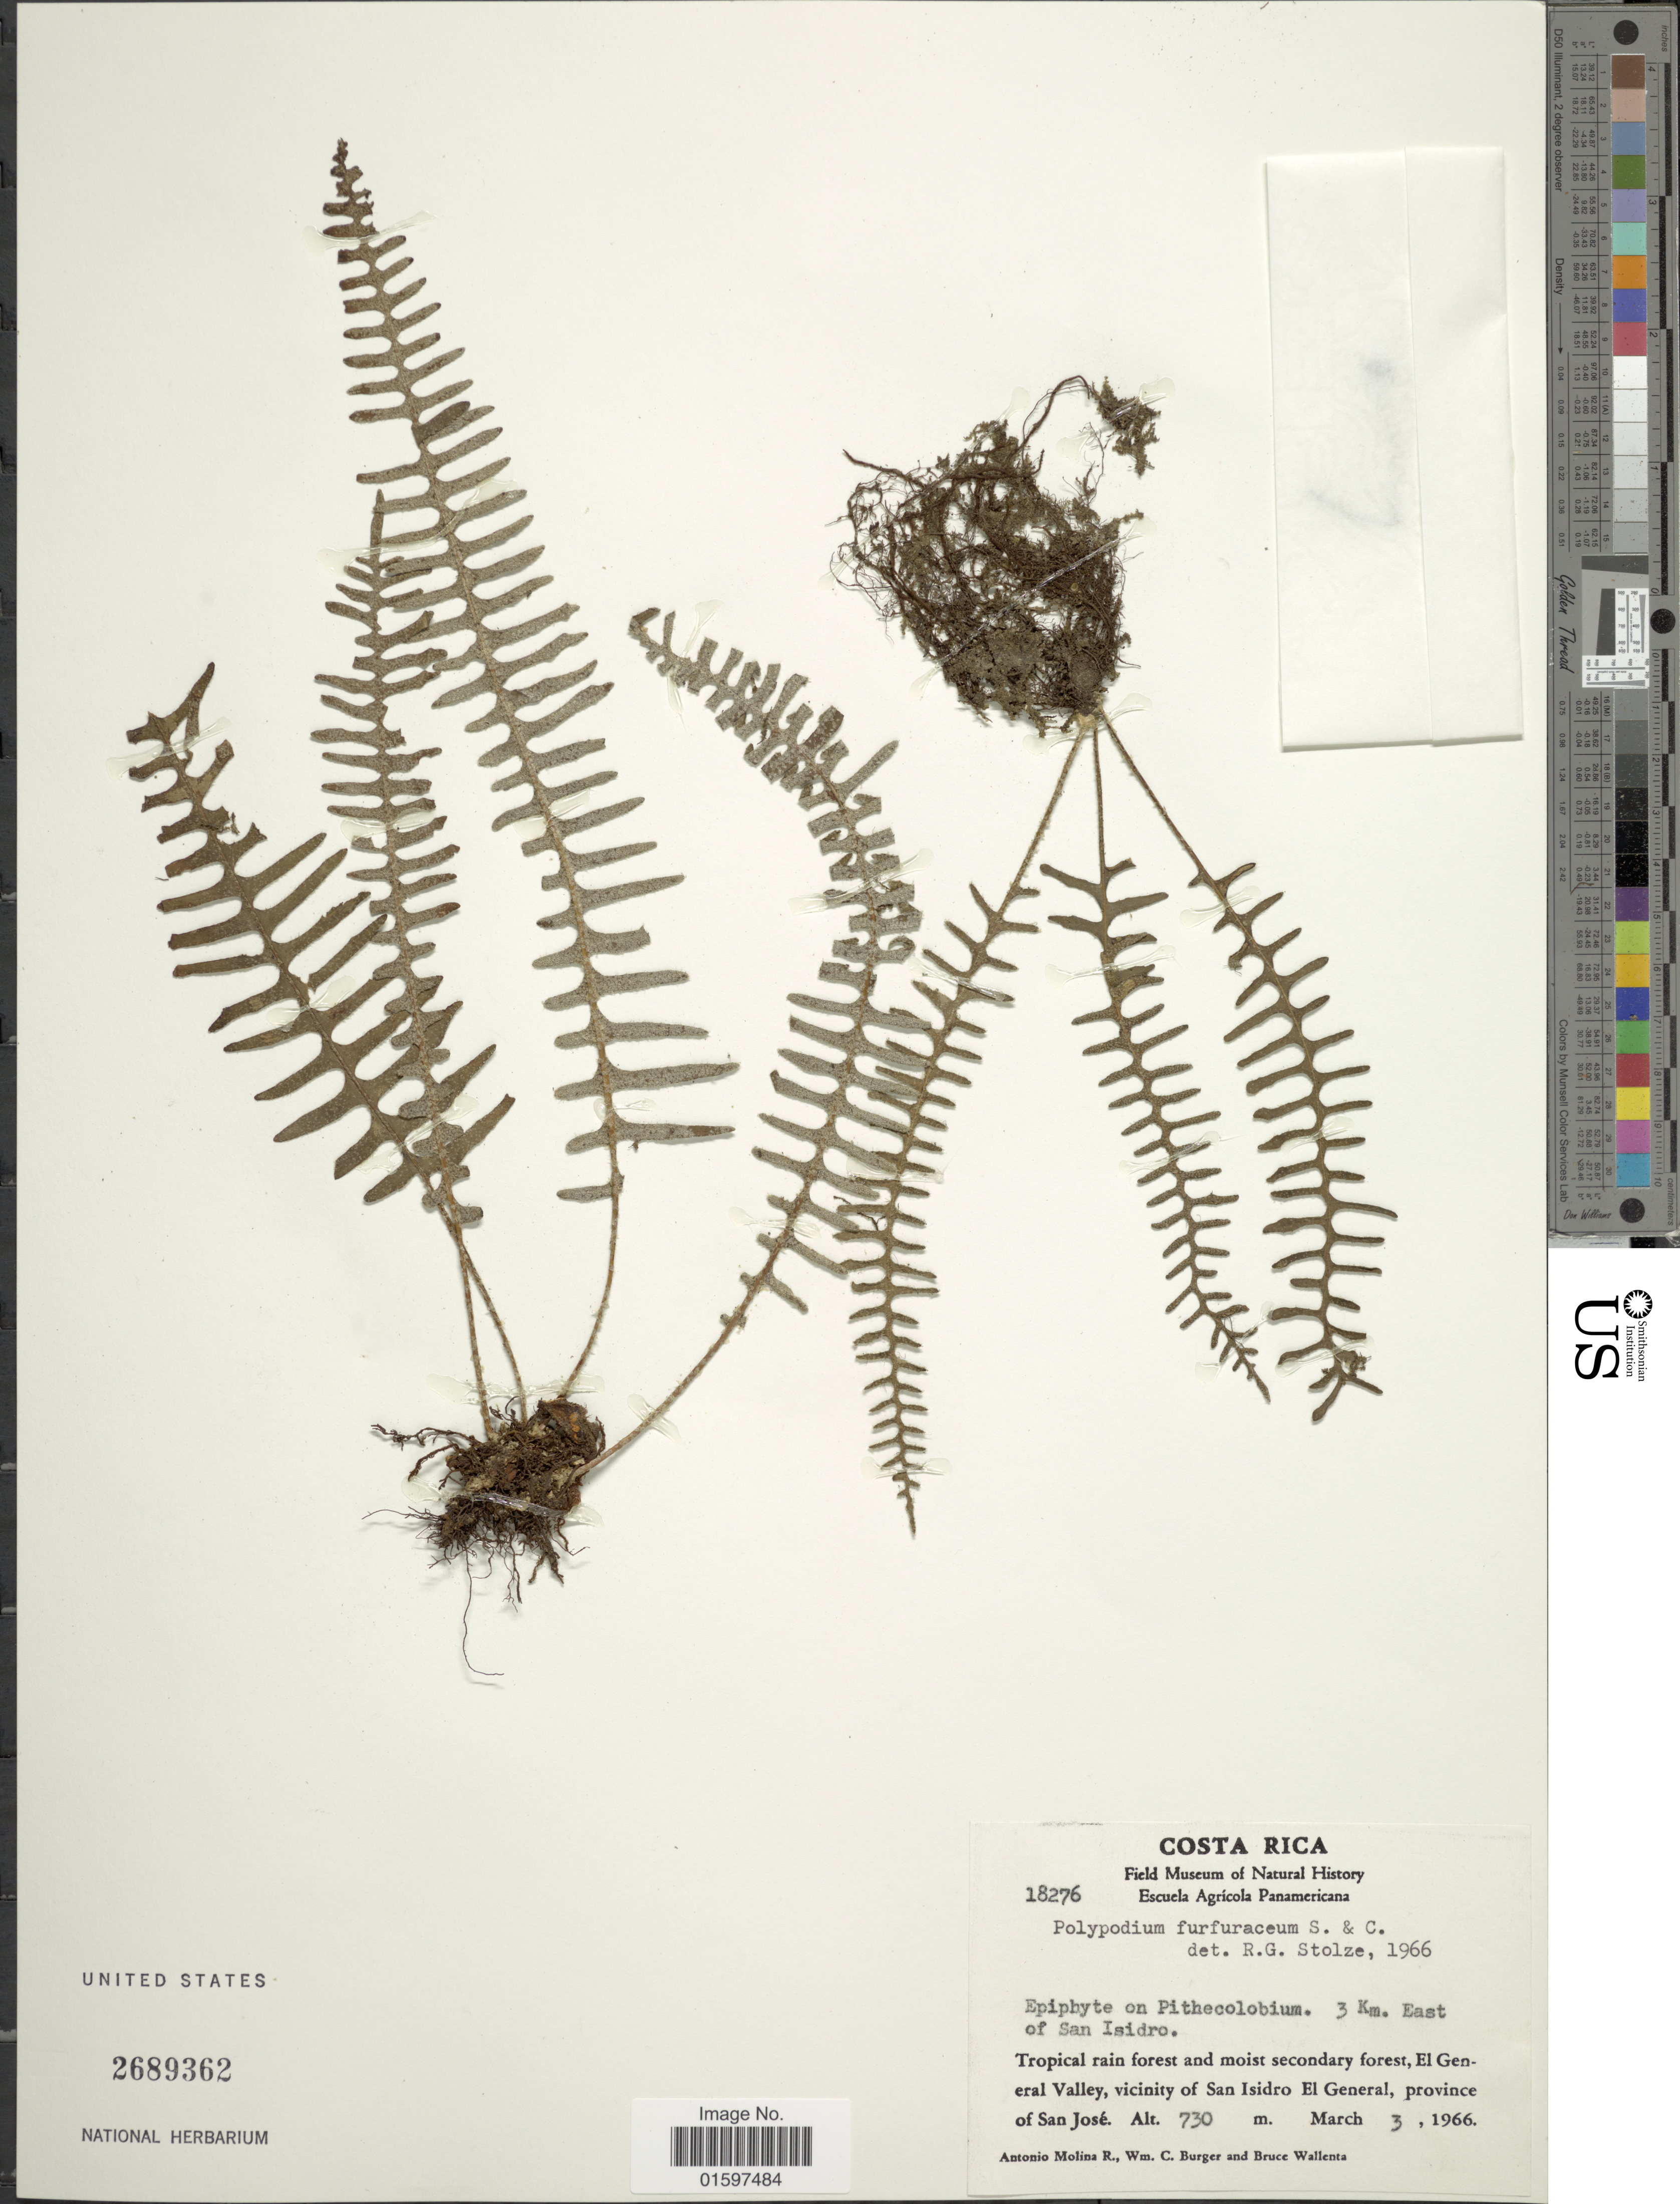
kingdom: Plantae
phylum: Tracheophyta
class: Polypodiopsida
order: Polypodiales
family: Polypodiaceae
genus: Pleopeltis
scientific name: Pleopeltis furfuracea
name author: (Schltdl. & Cham.) A.R. Sm. & Tejero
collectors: A. Molina R., W. Burger & B. Wallenta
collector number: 18276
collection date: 1966-03-03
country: Costa Rica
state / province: San José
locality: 3 km. East of San Isidro, tropical rain forest and moist secondary forest, El General Valley, vicinity of San Isidro El General, province of San José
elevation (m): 730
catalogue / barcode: US 2689362